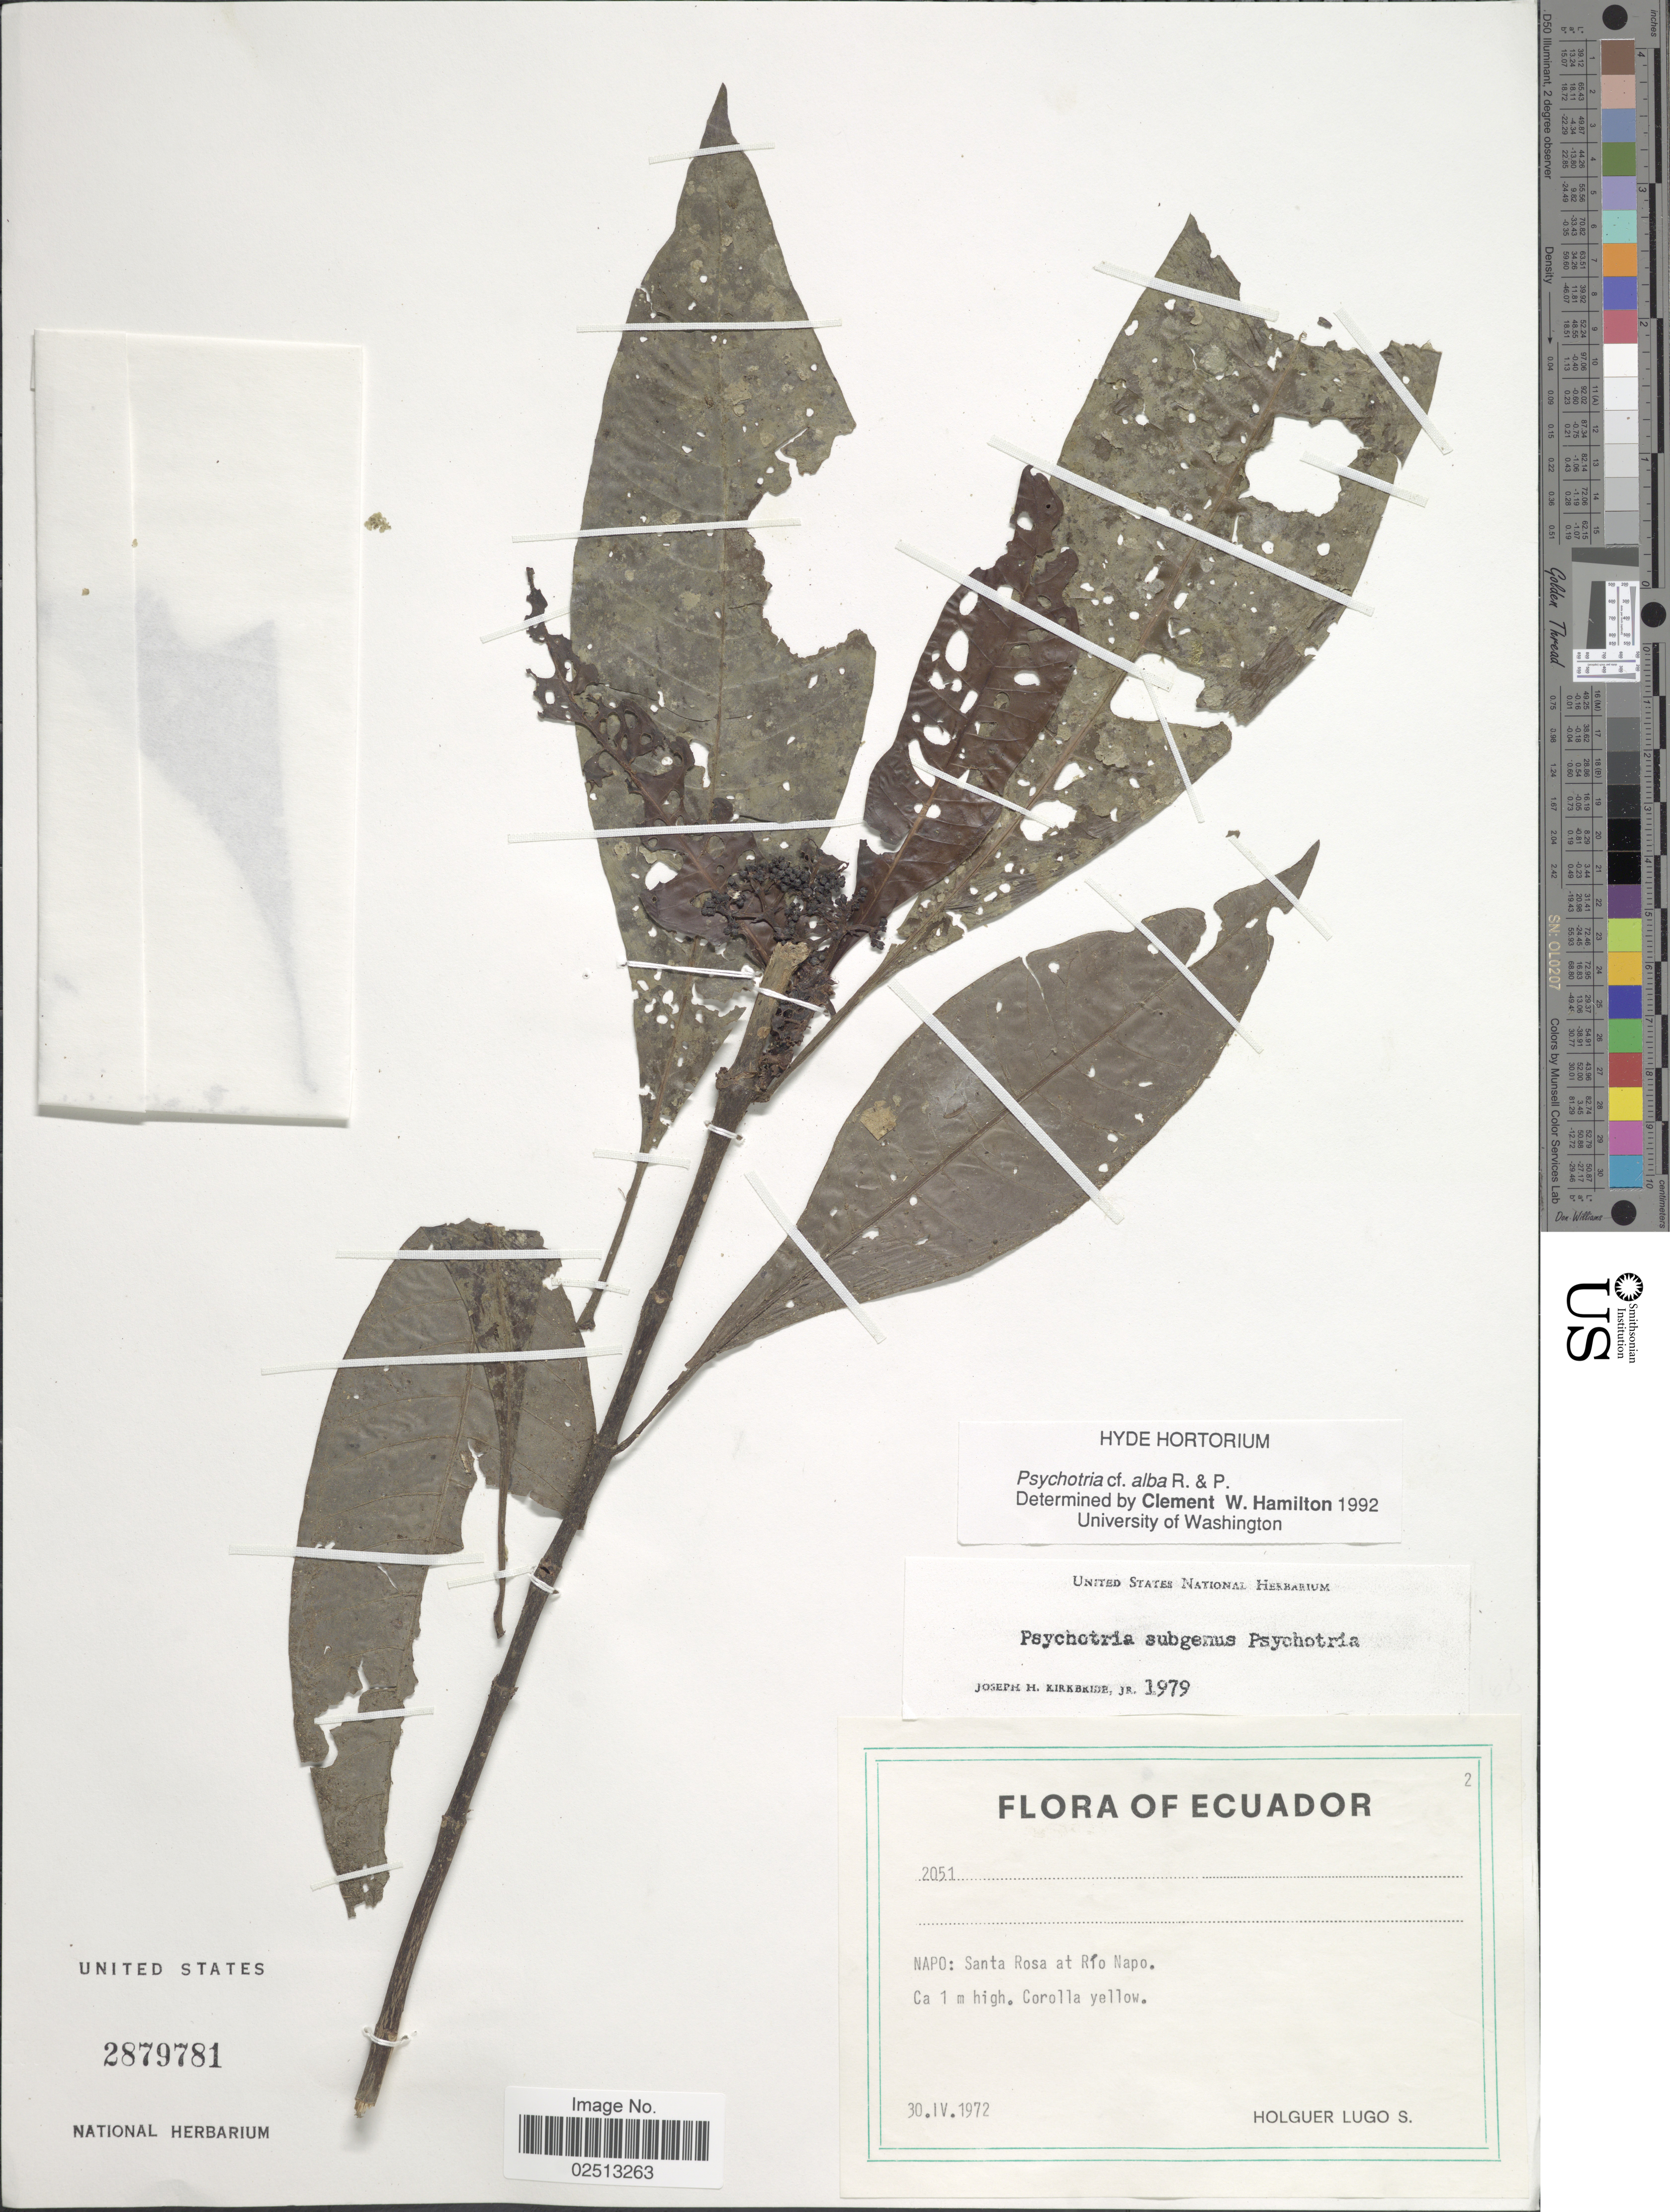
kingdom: Plantae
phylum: Tracheophyta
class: Magnoliopsida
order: Gentianales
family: Rubiaceae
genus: Psychotria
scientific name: Psychotria alba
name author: Ruiz & Pav.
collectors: H. Lugo S.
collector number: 2051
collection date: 1972-04-30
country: Ecuador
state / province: Napo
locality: Napo: Santa Rosa at Rio Napo.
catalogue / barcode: US 2879781